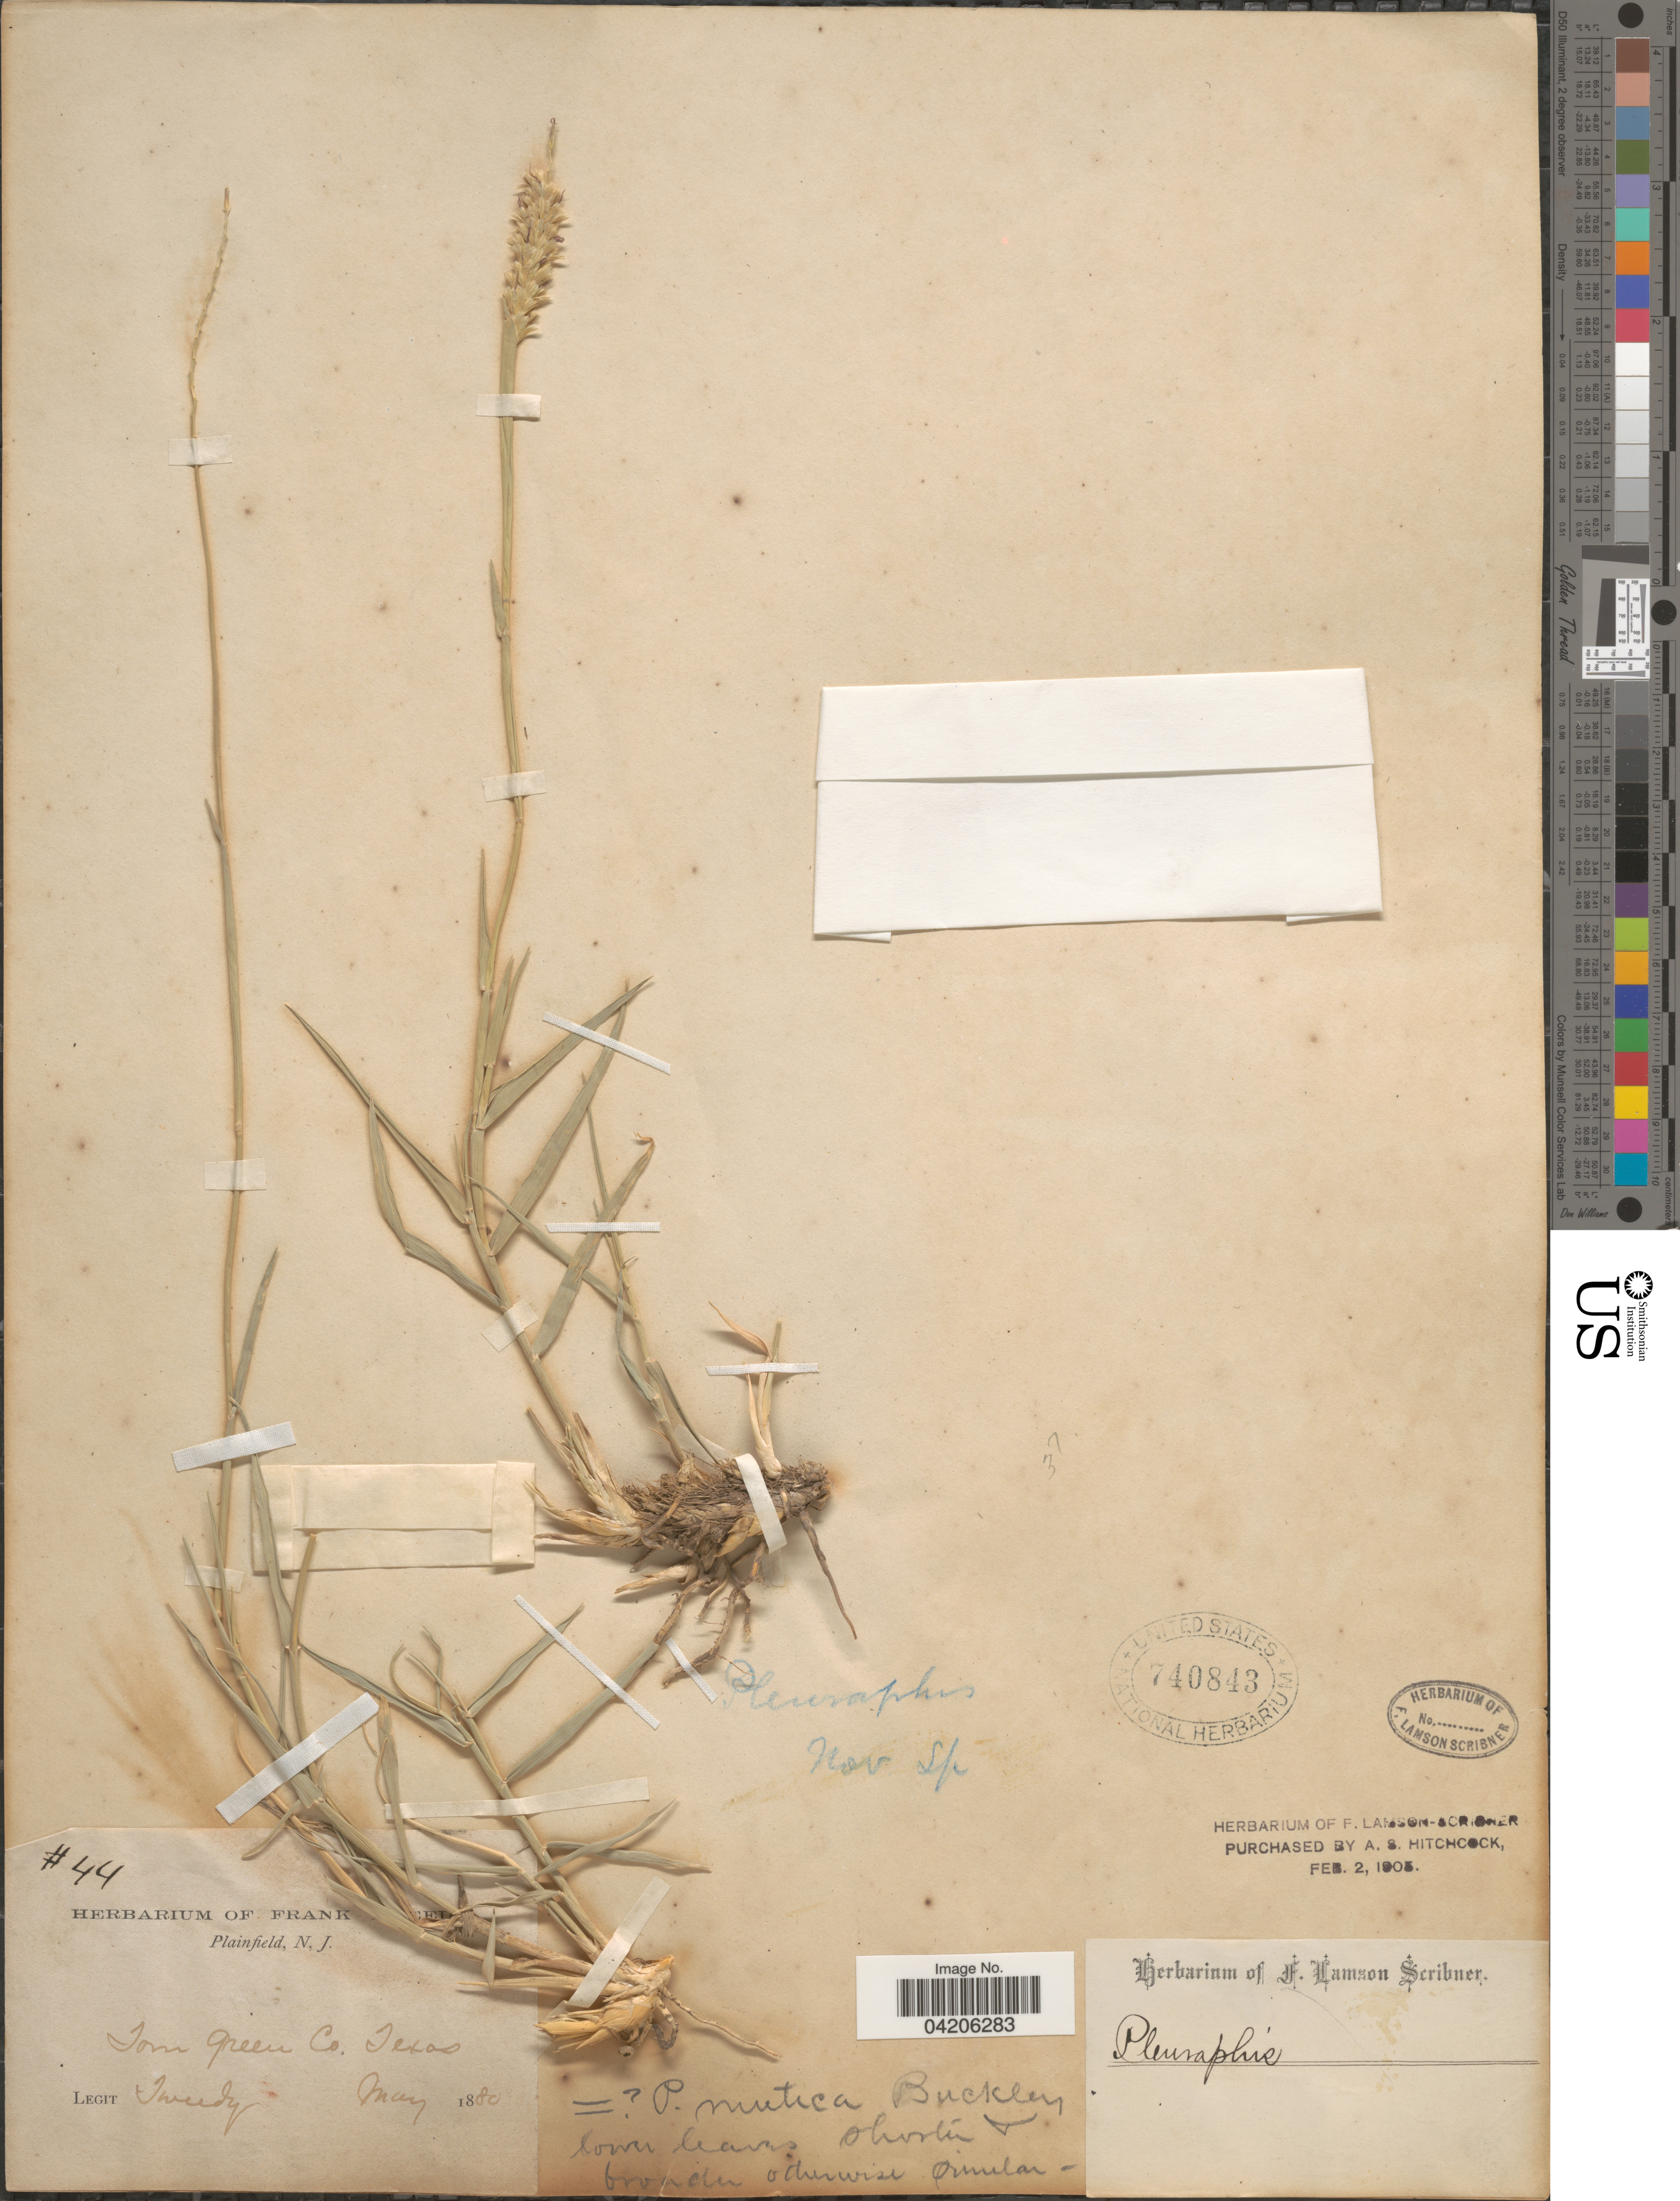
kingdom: Plantae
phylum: Tracheophyta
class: Liliopsida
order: Poales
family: Poaceae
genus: Hilaria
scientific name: Hilaria mutica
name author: (Buckley) Benth.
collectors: F. Tweedy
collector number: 44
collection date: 1880-05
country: United States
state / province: Texas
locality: Tom Green Co.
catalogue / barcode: US 740843